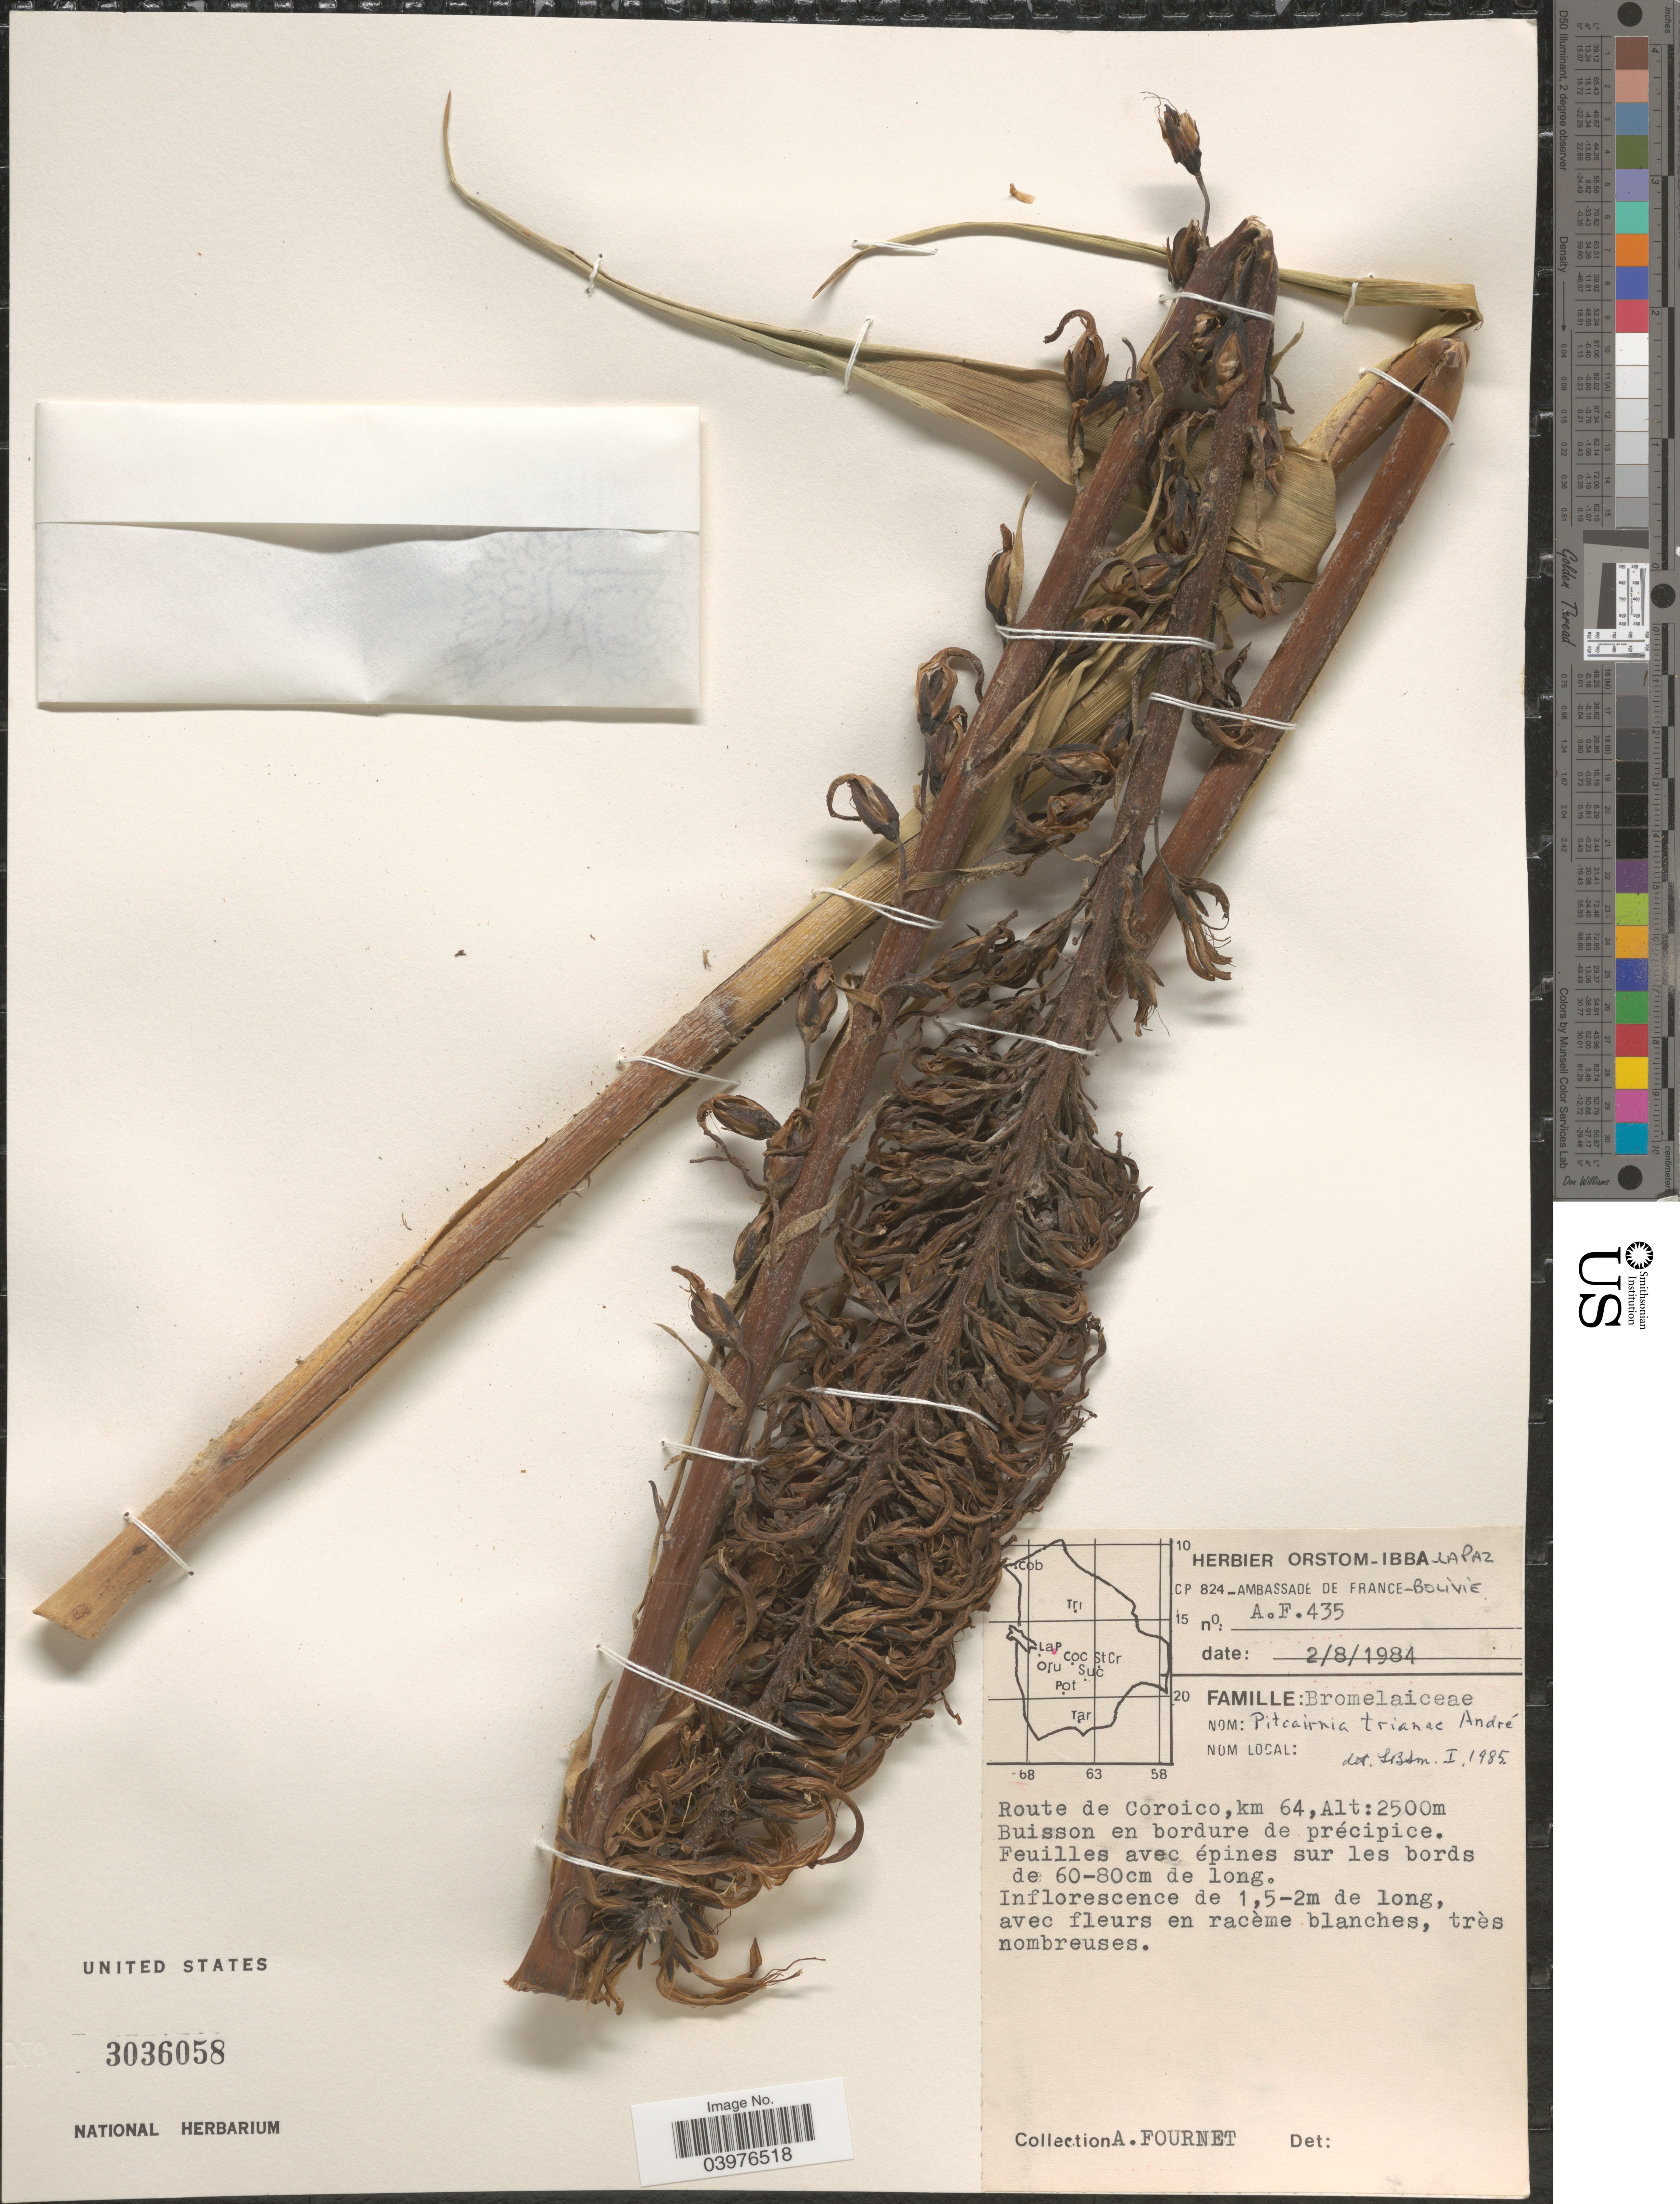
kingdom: Plantae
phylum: Tracheophyta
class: Liliopsida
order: Poales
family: Bromeliaceae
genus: Pitcairnia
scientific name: Pitcairnia trianae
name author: André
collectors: A. Fournet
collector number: AF 435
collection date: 1984-08-02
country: Bolivia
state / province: La Paz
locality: Route de Coroico, km 64.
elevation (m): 2500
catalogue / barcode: US 3036058